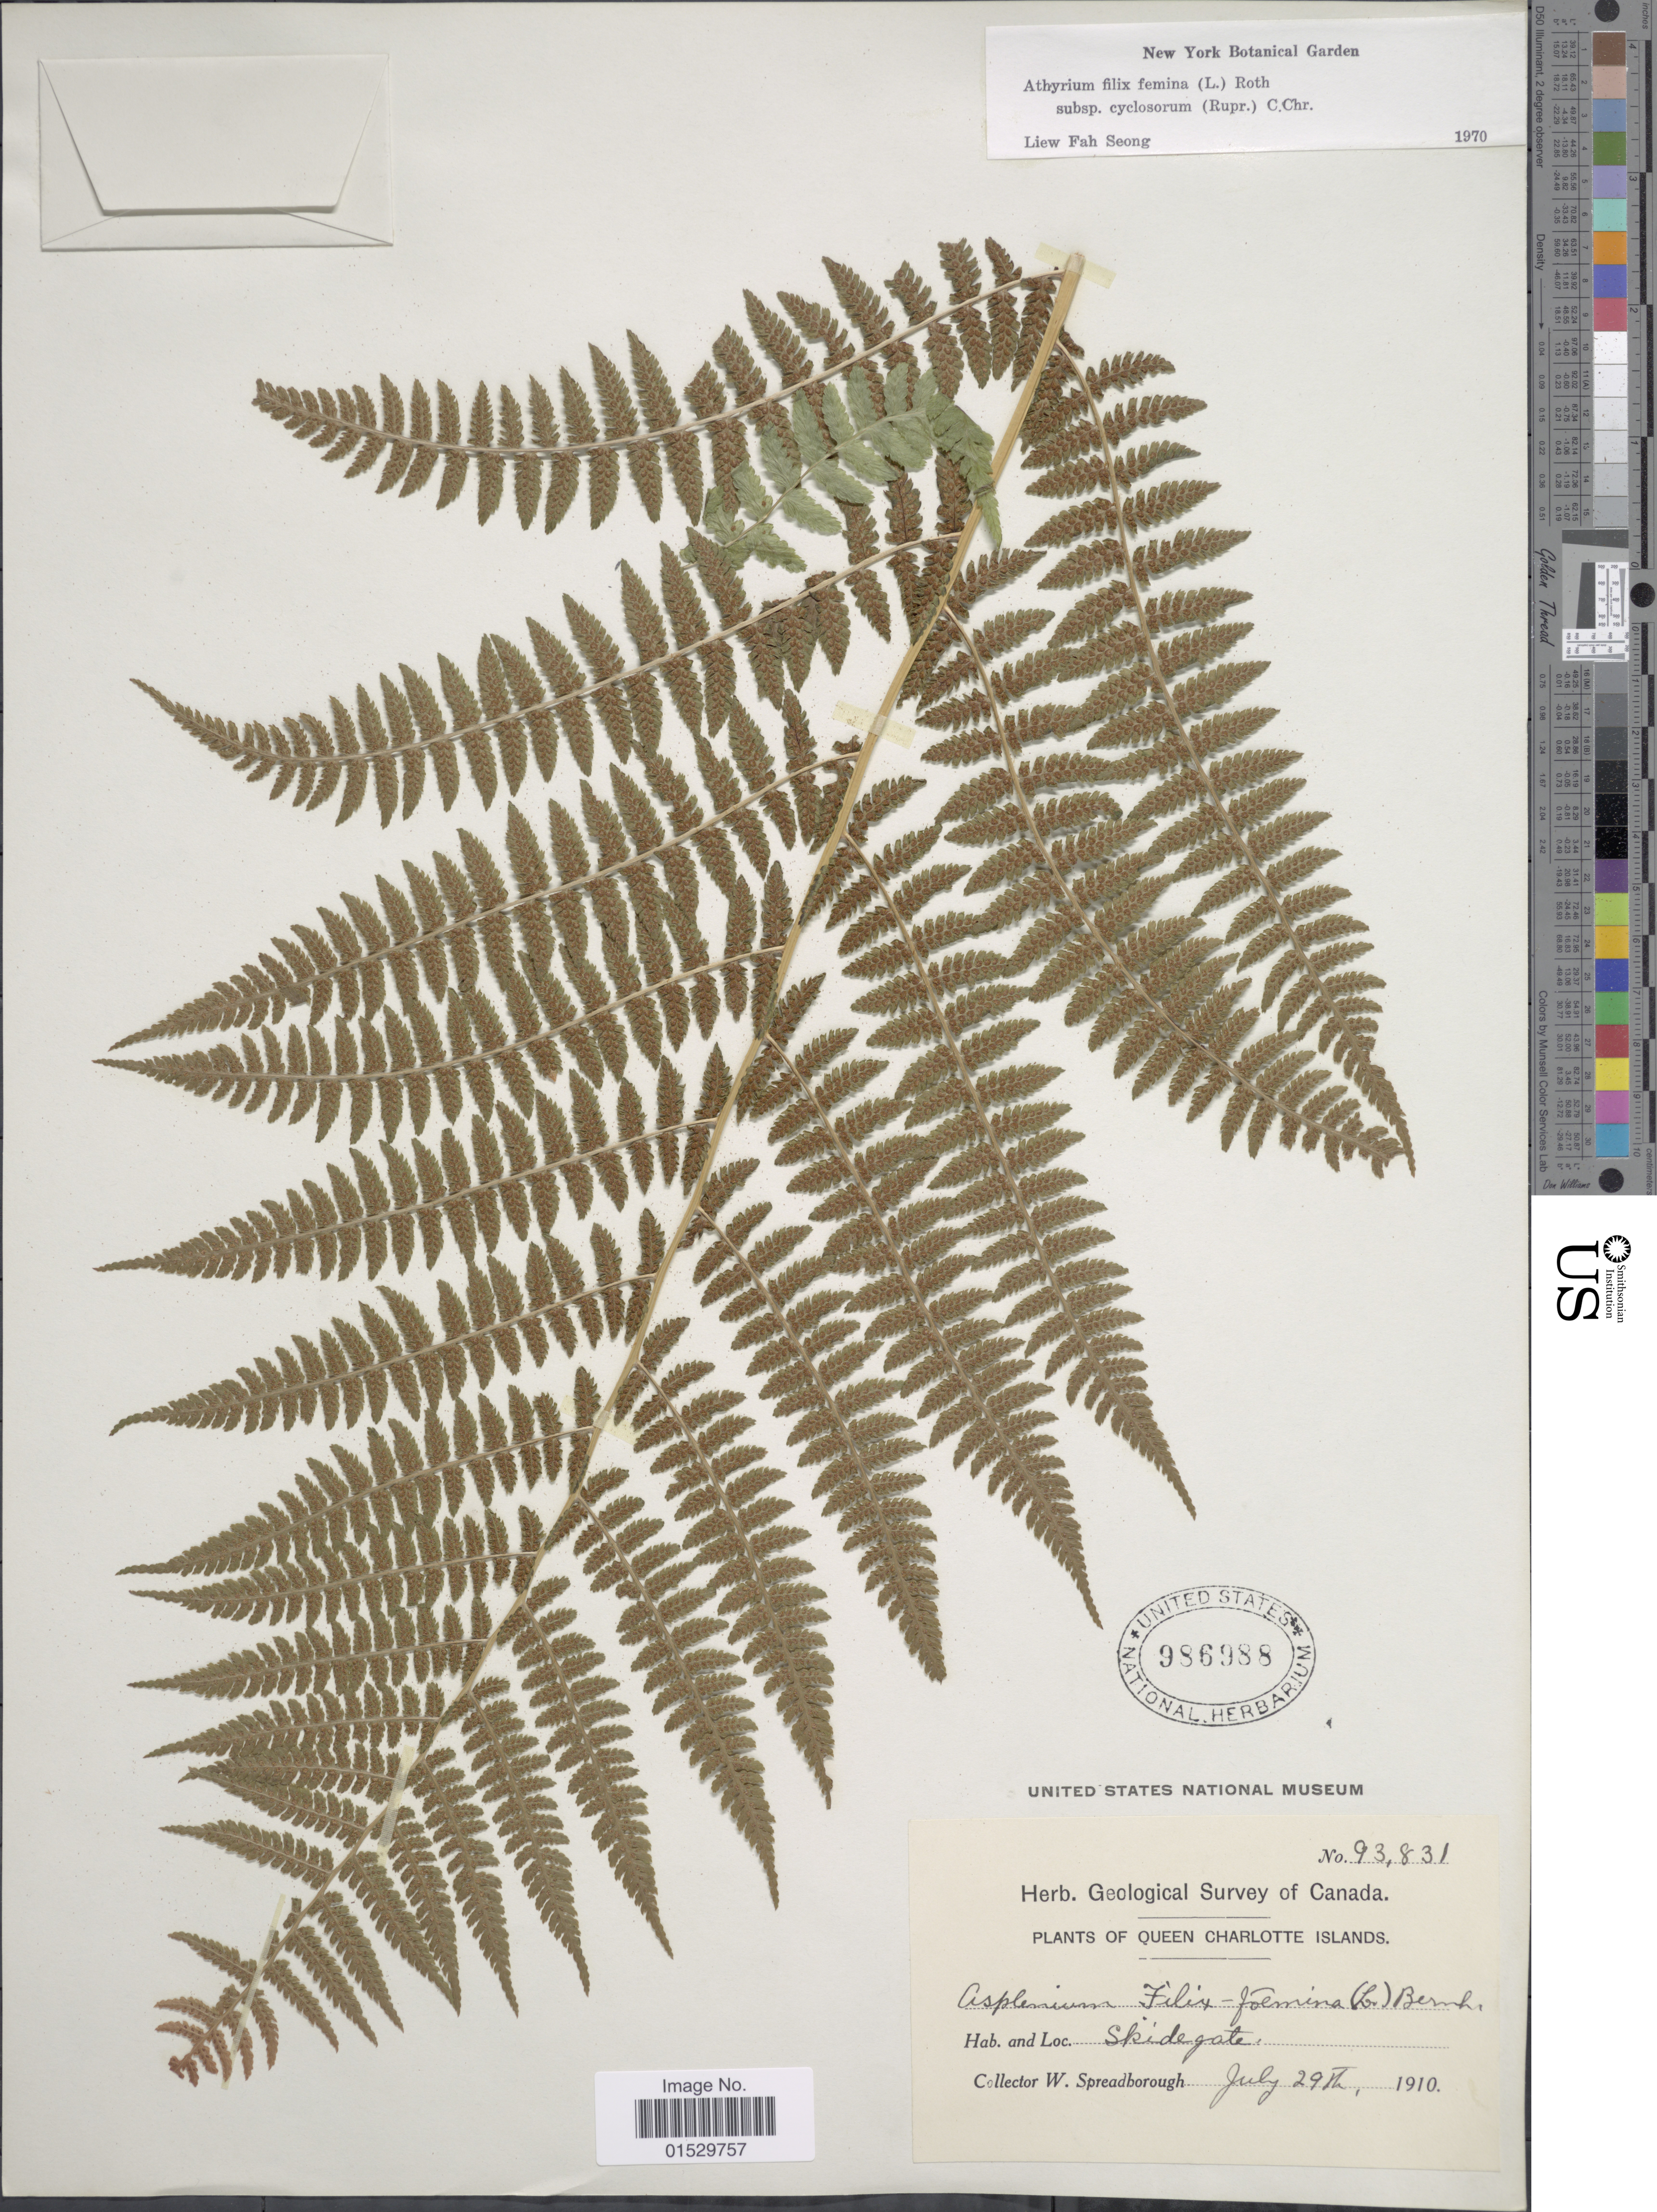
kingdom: Plantae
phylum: Tracheophyta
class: Polypodiopsida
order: Polypodiales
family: Athyriaceae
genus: Athyrium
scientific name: Athyrium filix-femina subsp. cyclosorum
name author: (Rupr.) C. Chr.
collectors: W. Spreadborough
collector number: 93831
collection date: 1910-07-29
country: Canada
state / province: British Columbia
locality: Queen Charlotte Island, Skidegate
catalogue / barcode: US 986988